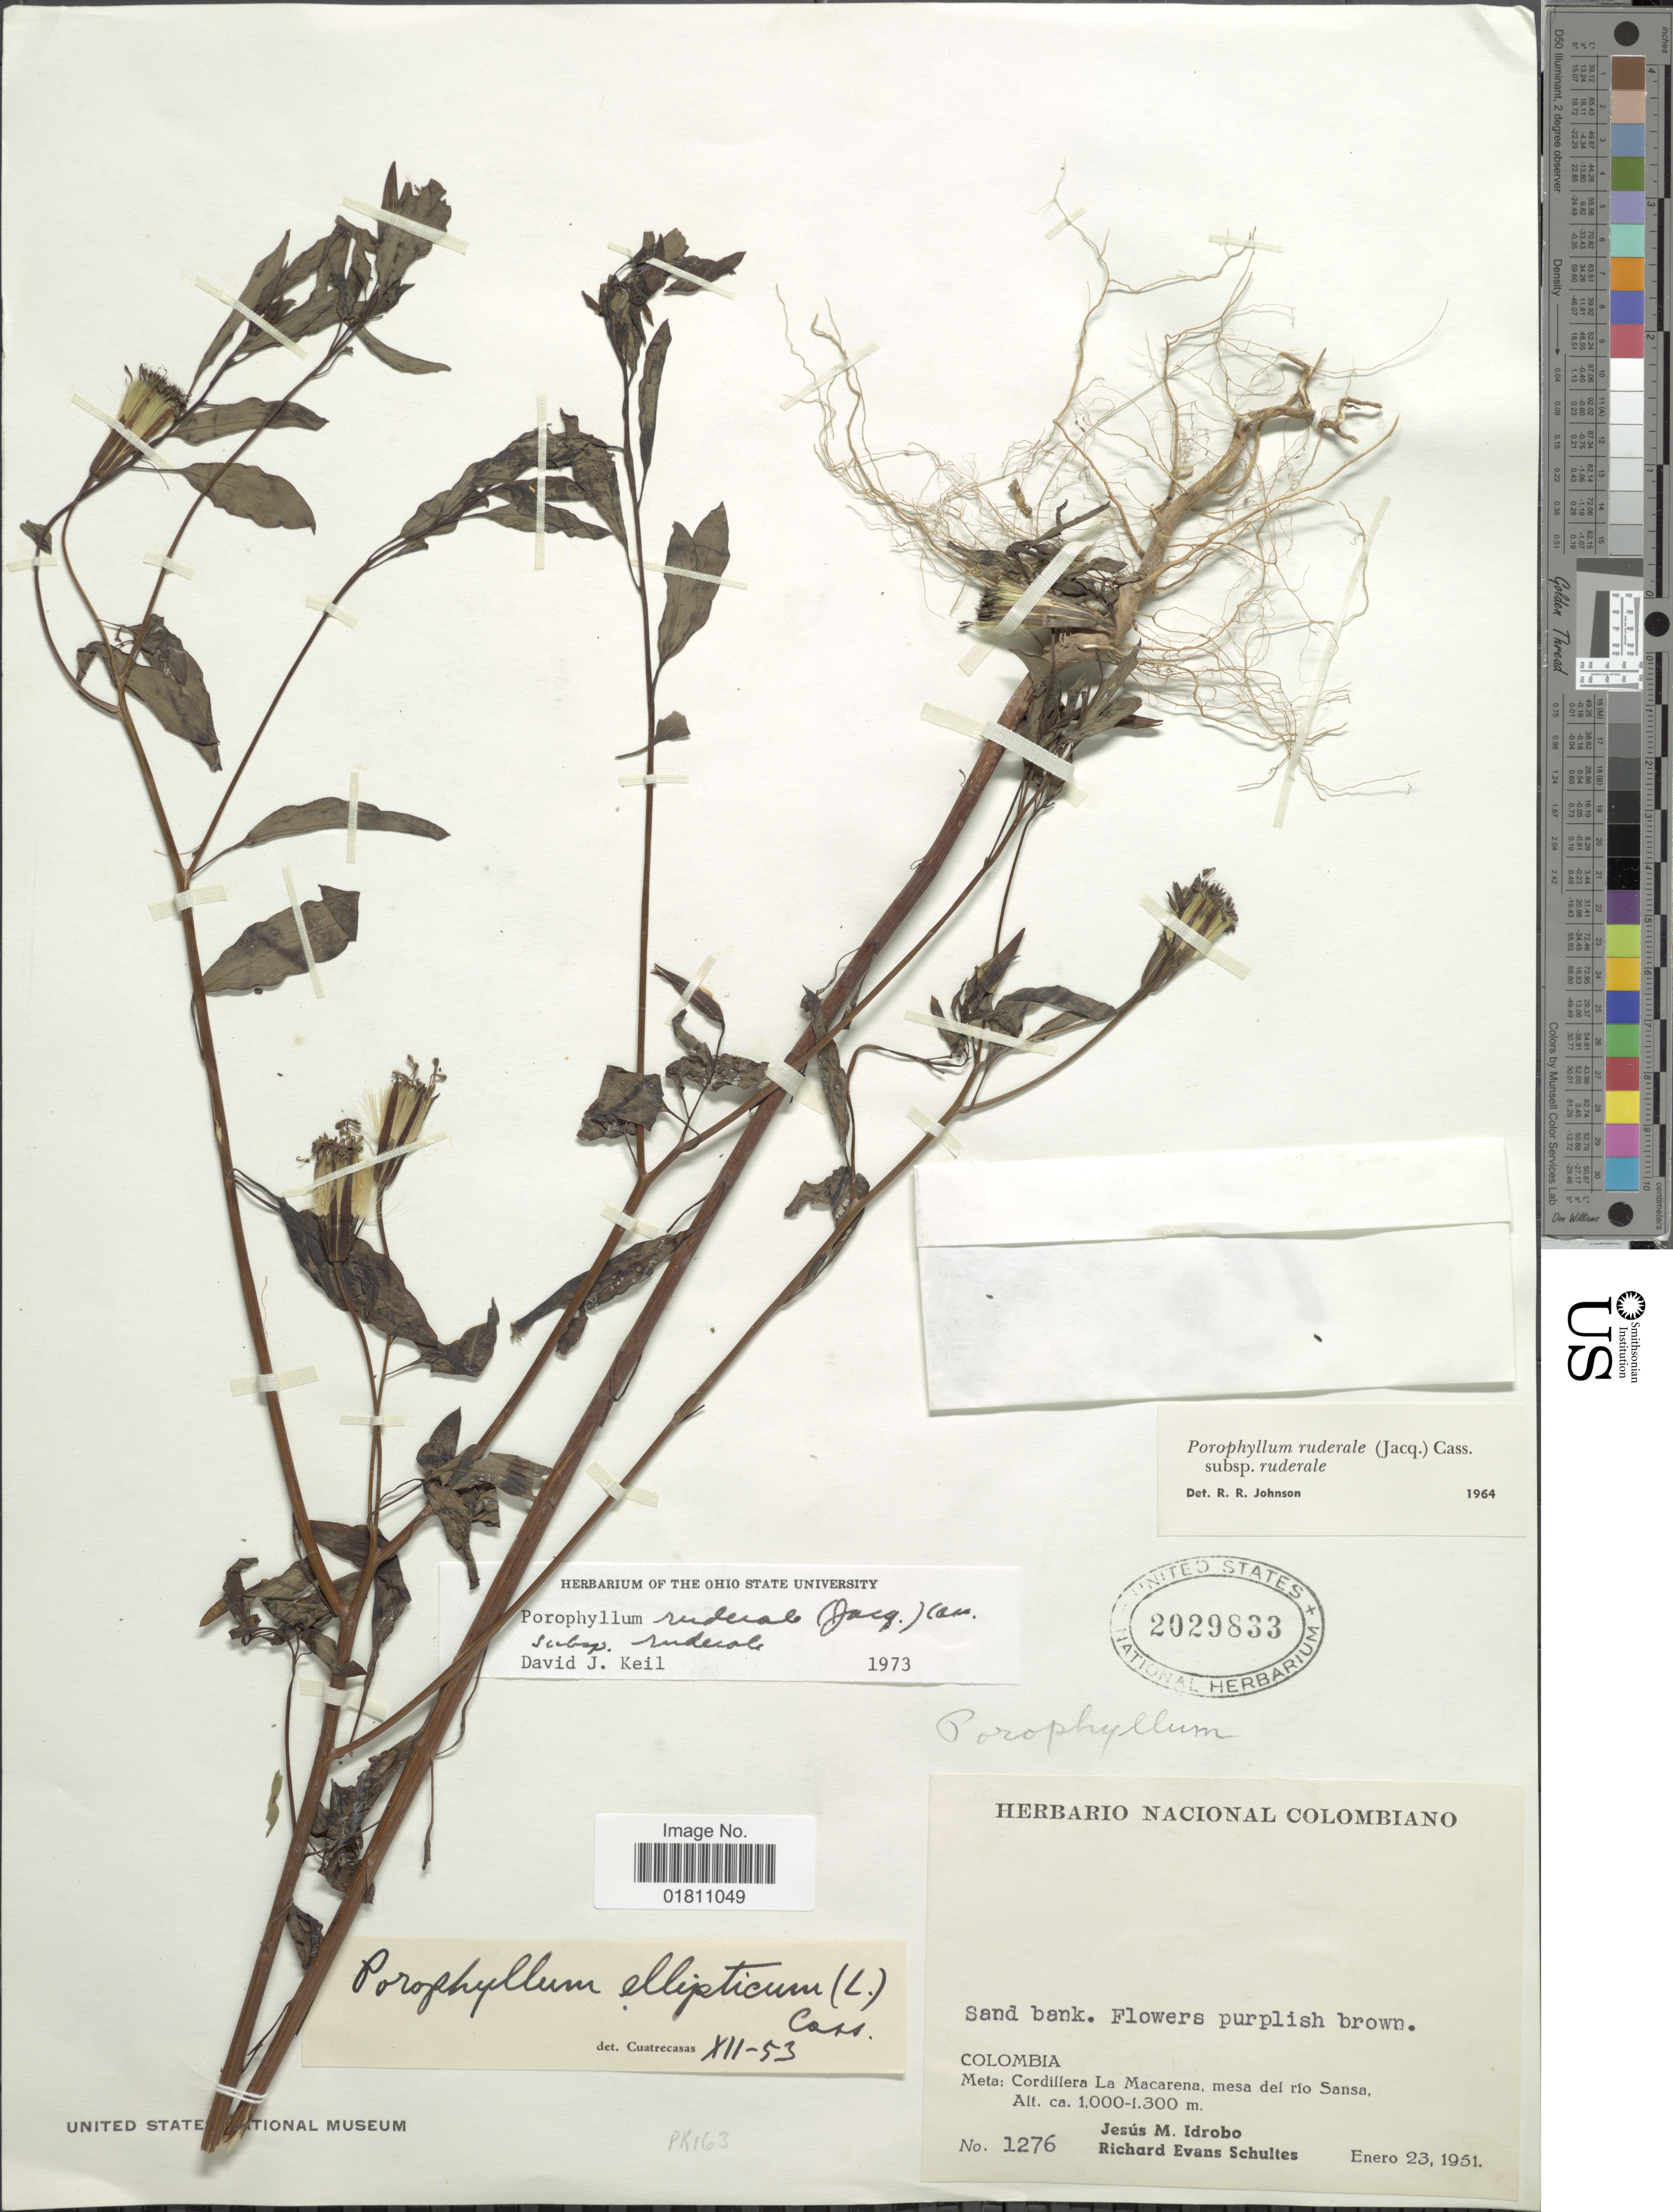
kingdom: Plantae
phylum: Tracheophyta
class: Magnoliopsida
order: Asterales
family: Asteraceae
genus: Porophyllum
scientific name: Porophyllum ruderale subsp. ruderale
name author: (Jacq.) Cass.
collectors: J. M. Idrobo & R. E. Schultes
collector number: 1276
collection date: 1951-01-23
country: Colombia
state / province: Meta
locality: Cordillera La Macarena, mesa del río Sansa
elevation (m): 1000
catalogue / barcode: US 2029833